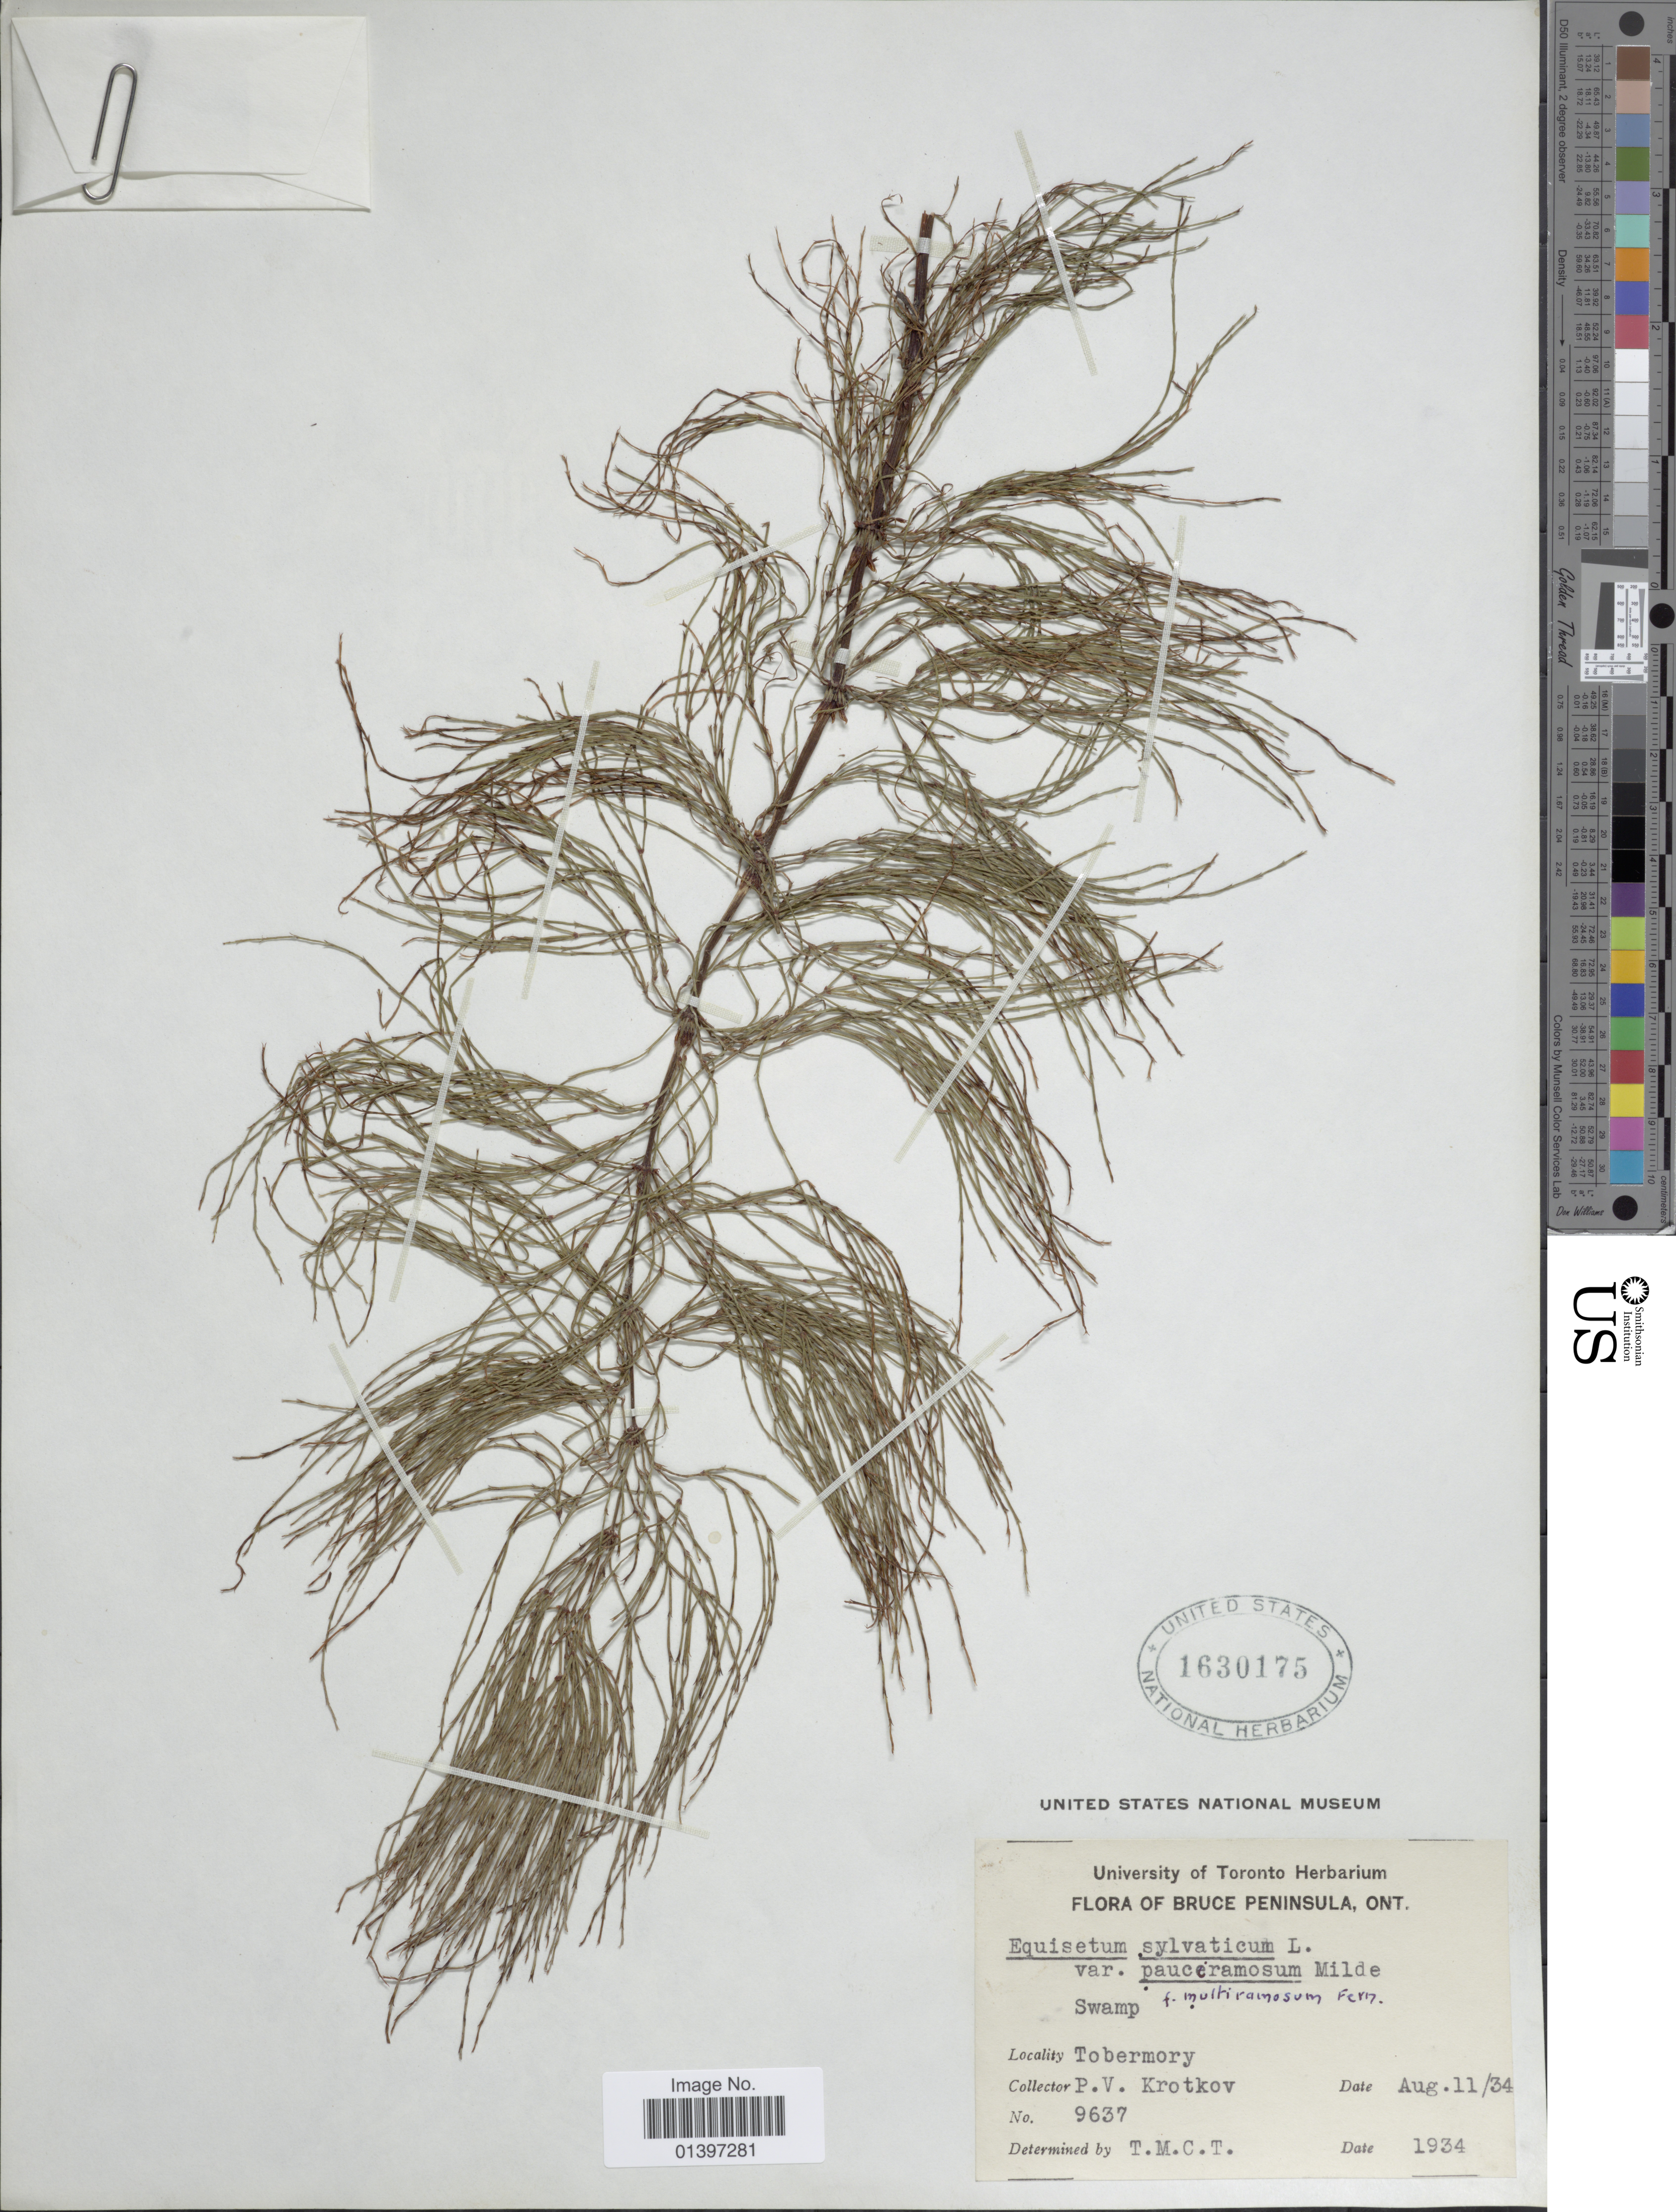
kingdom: Plantae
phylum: Tracheophyta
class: Polypodiopsida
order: Equisetales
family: Equisetaceae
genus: Equisetum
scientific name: Equisetum sylvaticum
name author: L.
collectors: P. V. Krotkov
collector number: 9637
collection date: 1934-08-11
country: Canada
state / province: Ontario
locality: Bruce Peninsula, Ont., Tobermory, swamp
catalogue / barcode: US 1630175